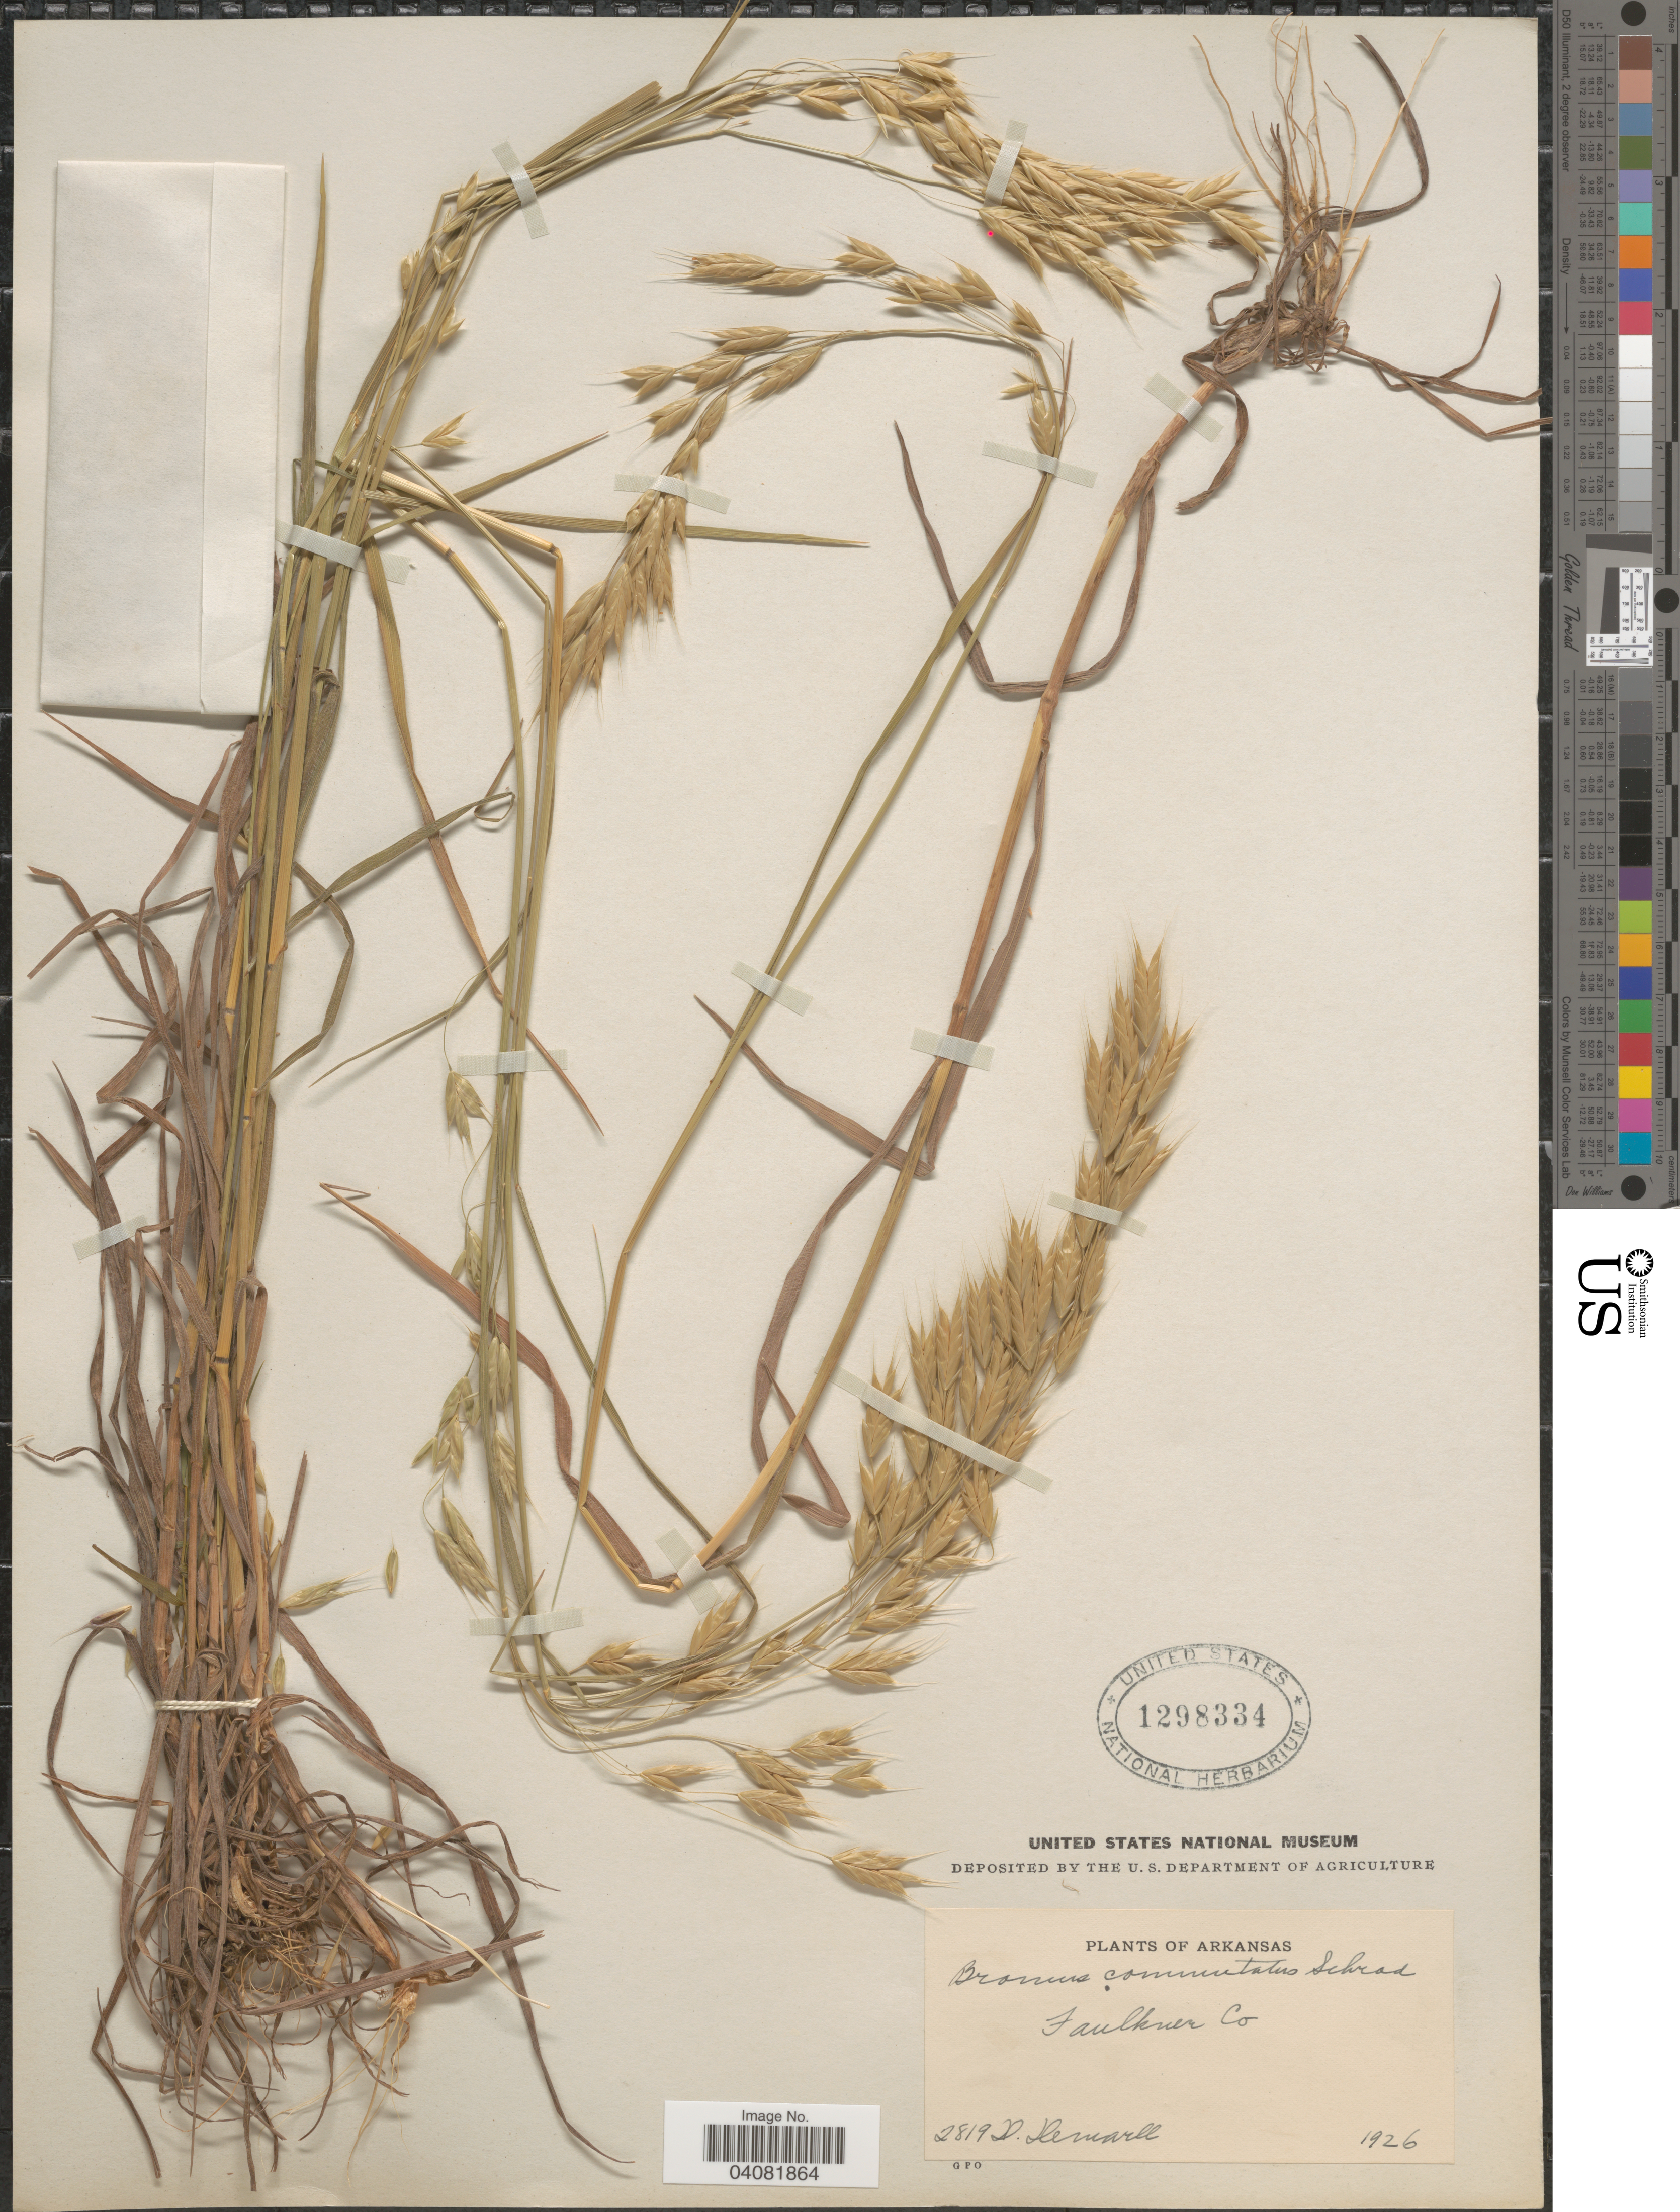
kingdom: Plantae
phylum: Tracheophyta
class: Liliopsida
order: Poales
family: Poaceae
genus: Bromus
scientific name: Bromus commutatus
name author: Schrad.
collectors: D. Demaree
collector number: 2819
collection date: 1926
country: United States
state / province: Arkansas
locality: Faulkner Co.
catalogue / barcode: US 1298334